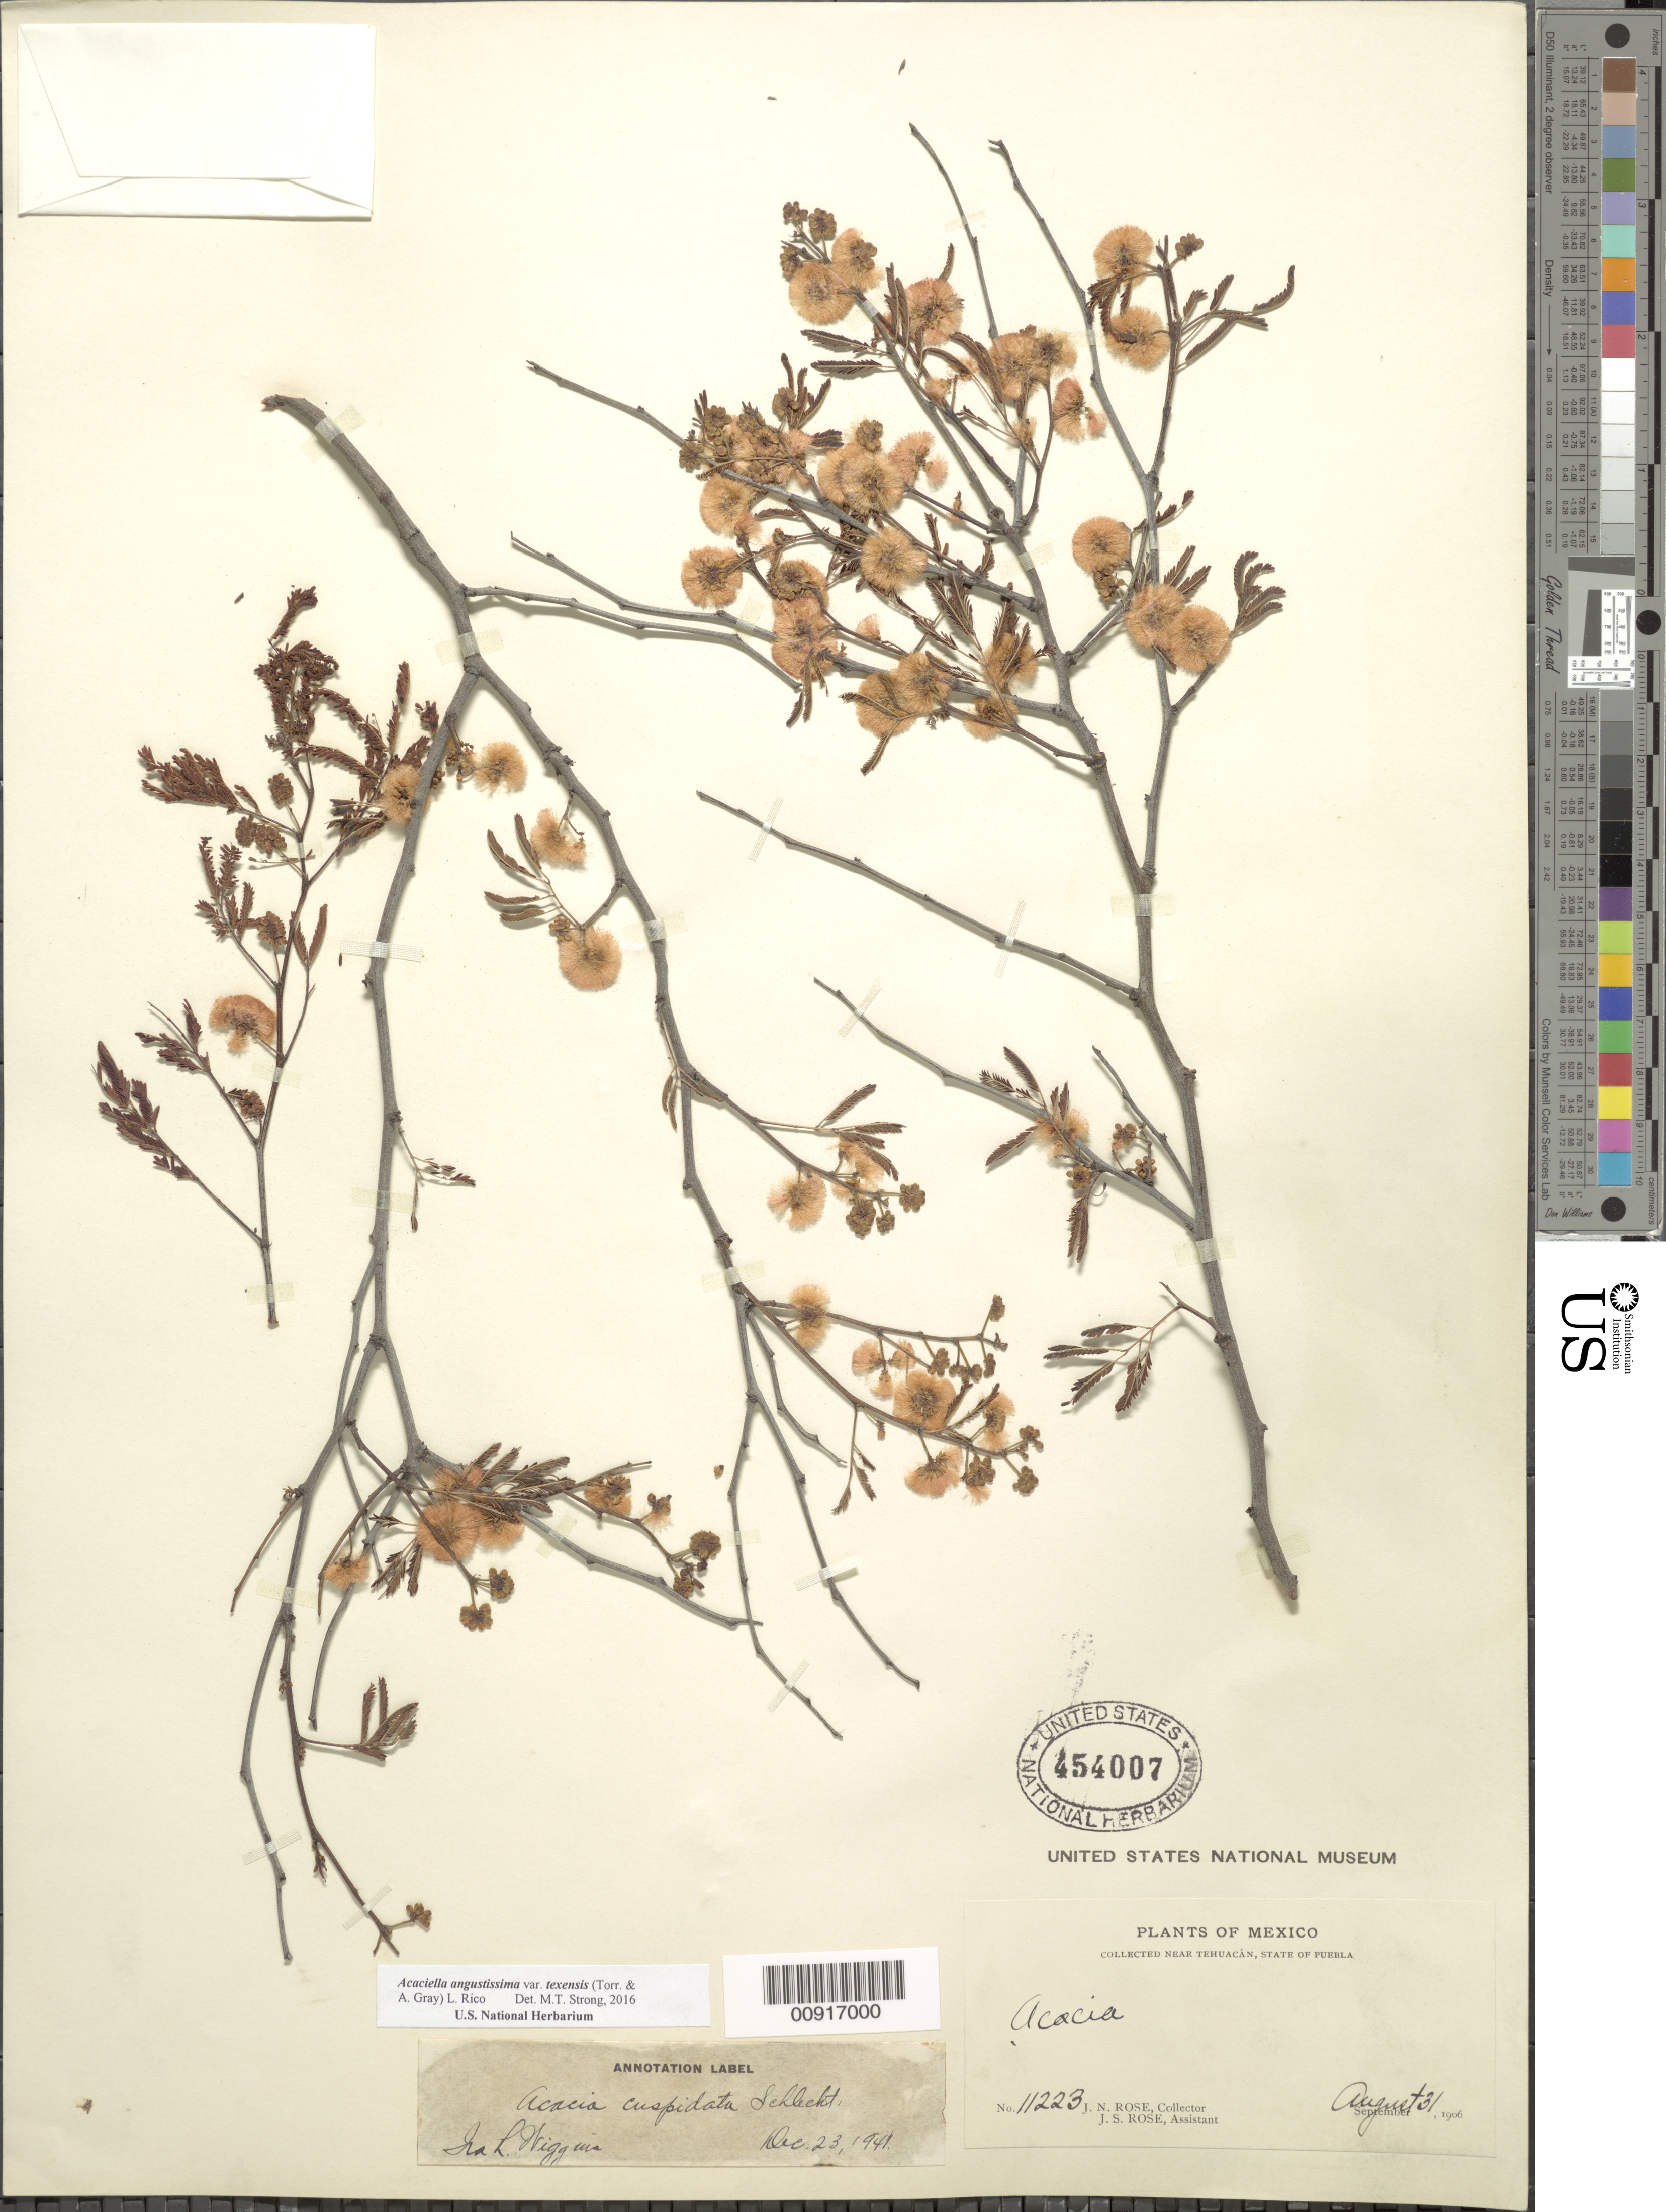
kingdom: Plantae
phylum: Tracheophyta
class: Magnoliopsida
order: Fabales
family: Fabaceae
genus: Acaciella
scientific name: Acaciella angustissima var. texensis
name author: (Nutt. ex Torr. & A. Gray) L. Rico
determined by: Strong, M. T., (US), Smithsonian Institution - National Museum of Natural History (UNITED STATES)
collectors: J. N. Rose & J. S. Rose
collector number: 11223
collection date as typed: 31 Aug 1906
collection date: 1906-08-31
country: Mexico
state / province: Puebla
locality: Near Tehuacán, State of Puebla.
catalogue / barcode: US 454007